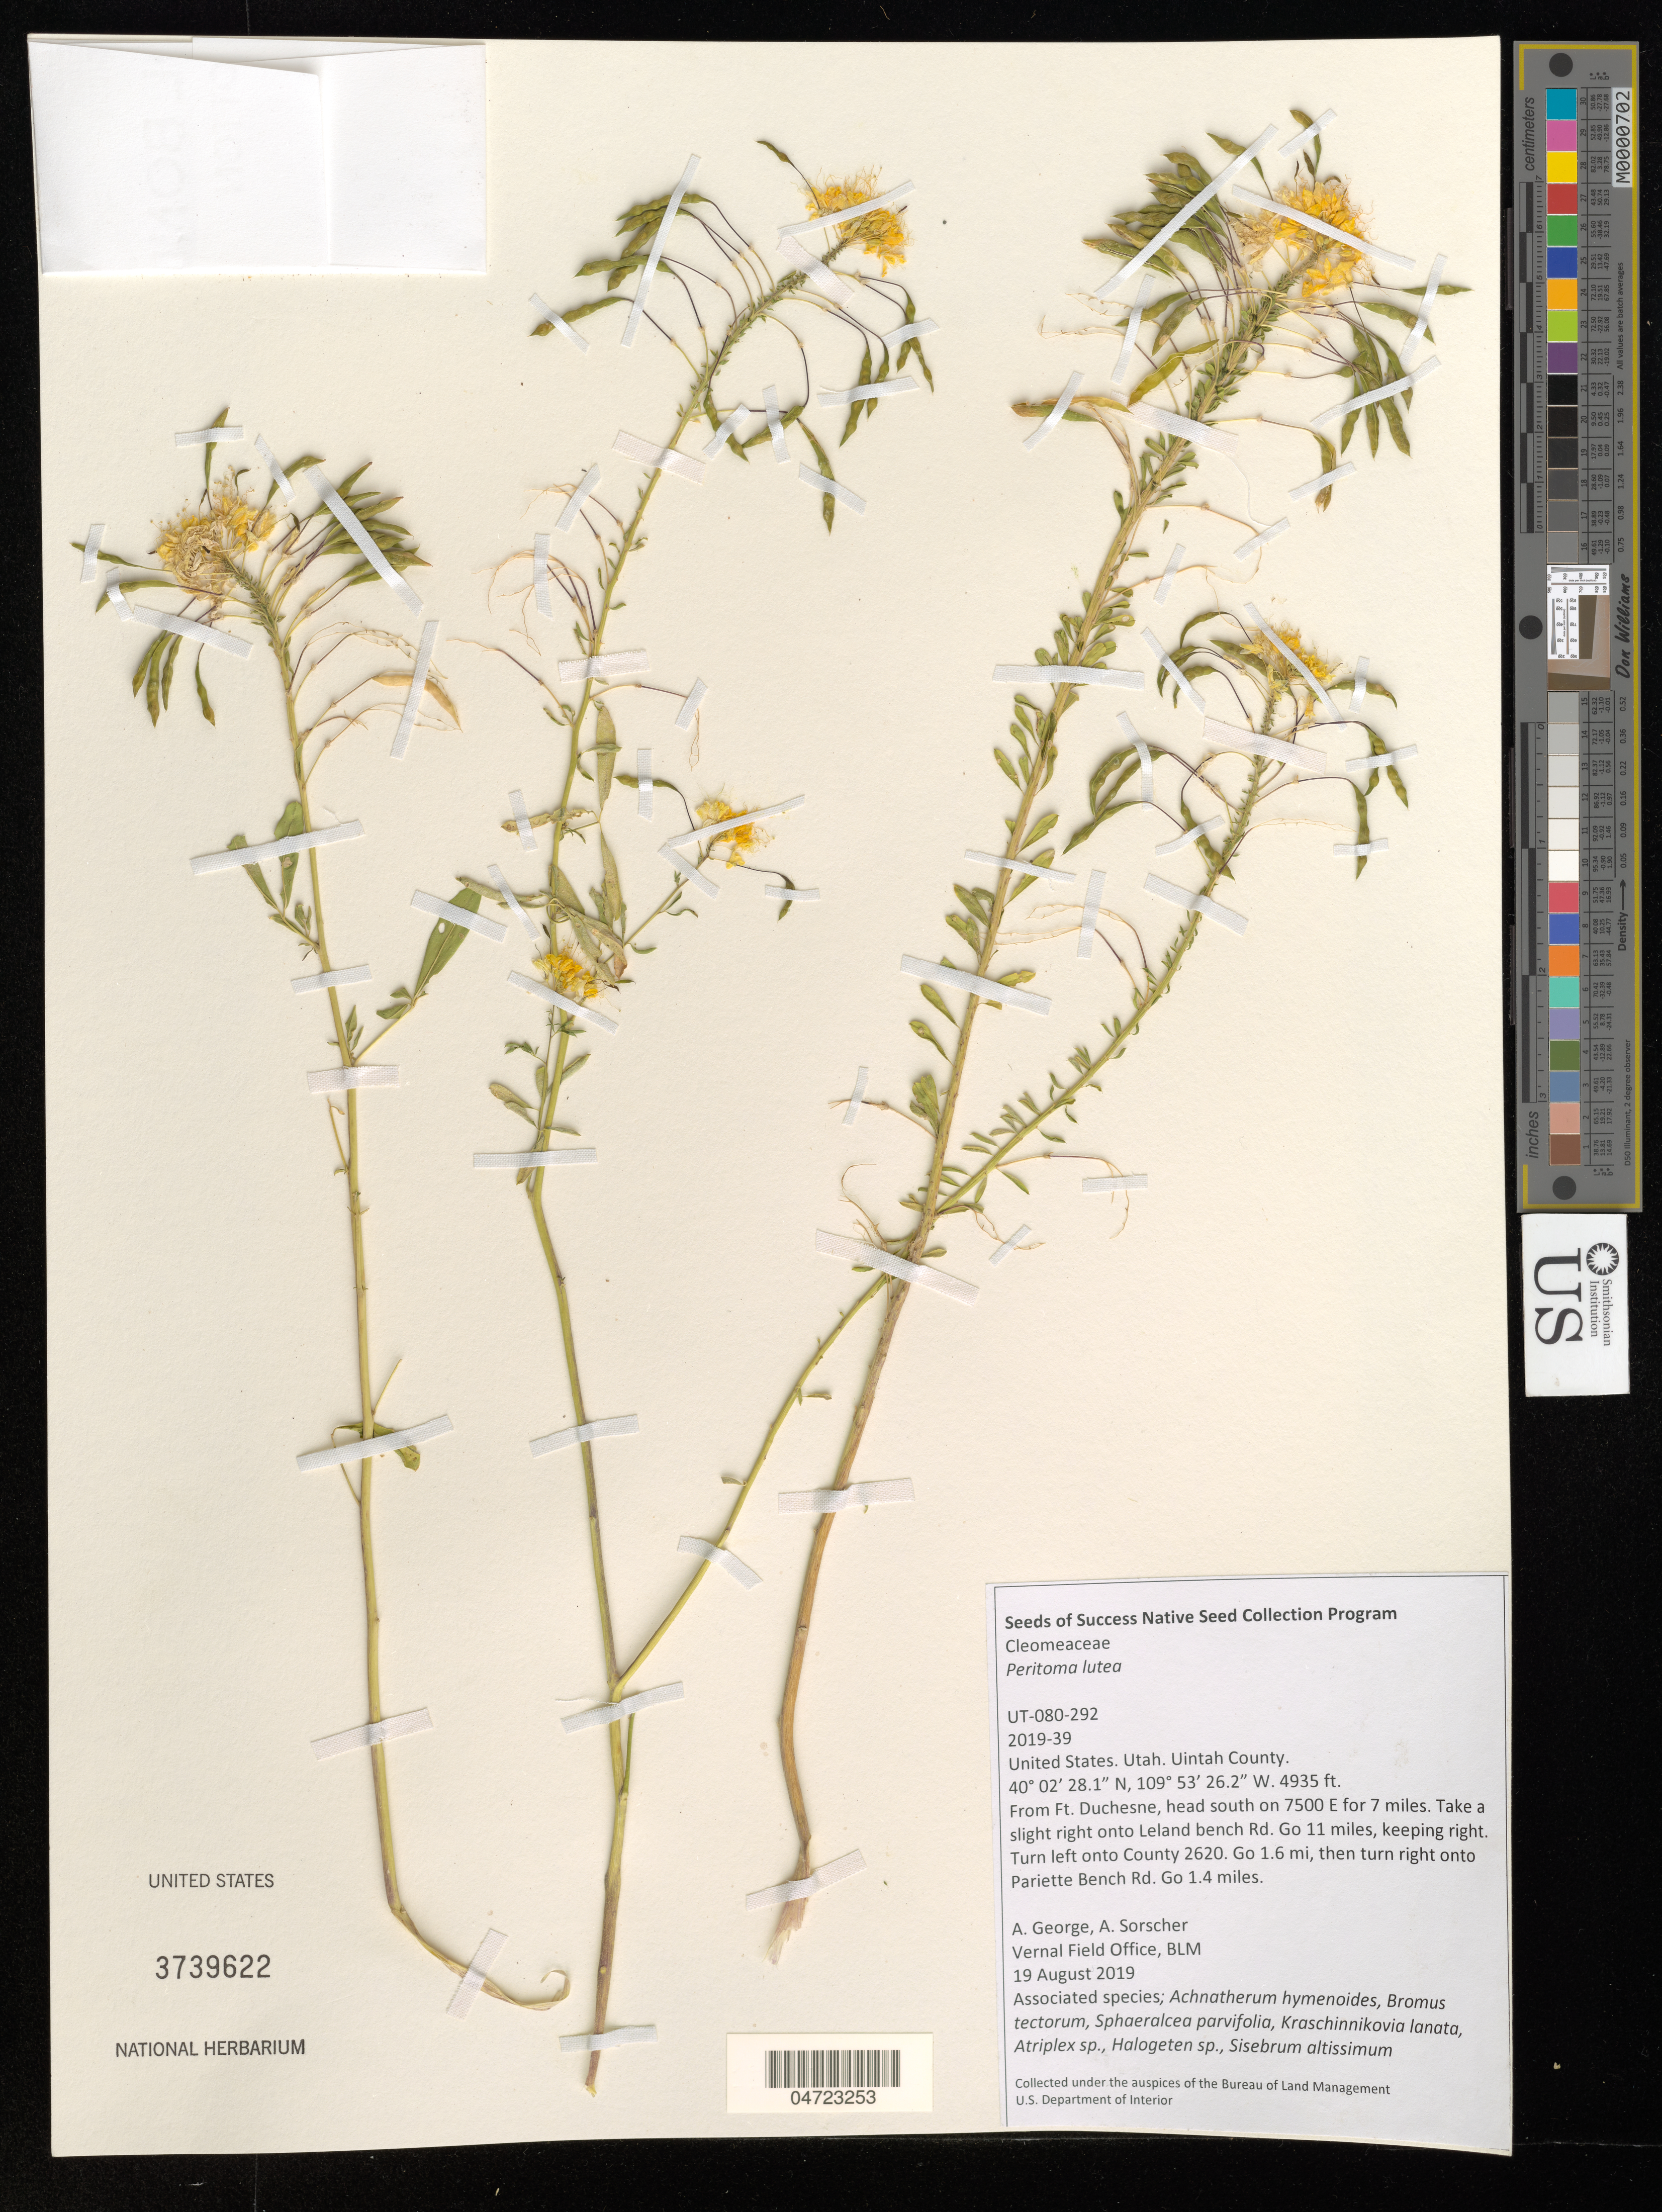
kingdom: Plantae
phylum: Tracheophyta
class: Magnoliopsida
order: Brassicales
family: Cleomaceae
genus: Peritoma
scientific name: Peritoma lutea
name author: (Hook.) Raf.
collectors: A. George & A. Sorscher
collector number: UT-080-292/2019-39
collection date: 2019-08-19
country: United States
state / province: Utah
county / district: Uintah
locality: Uintah County. From Ft. Duchesne, head south on 7500 E for 7 miles. Take a slight right onto Leland bench Rd. Go 11 miles, keeping right. Turn left onto County 2620. Go 1.6 mi, then turn right onto Pariette Bench Rd. Go 1.4 miles.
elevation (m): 1504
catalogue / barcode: US 3739622